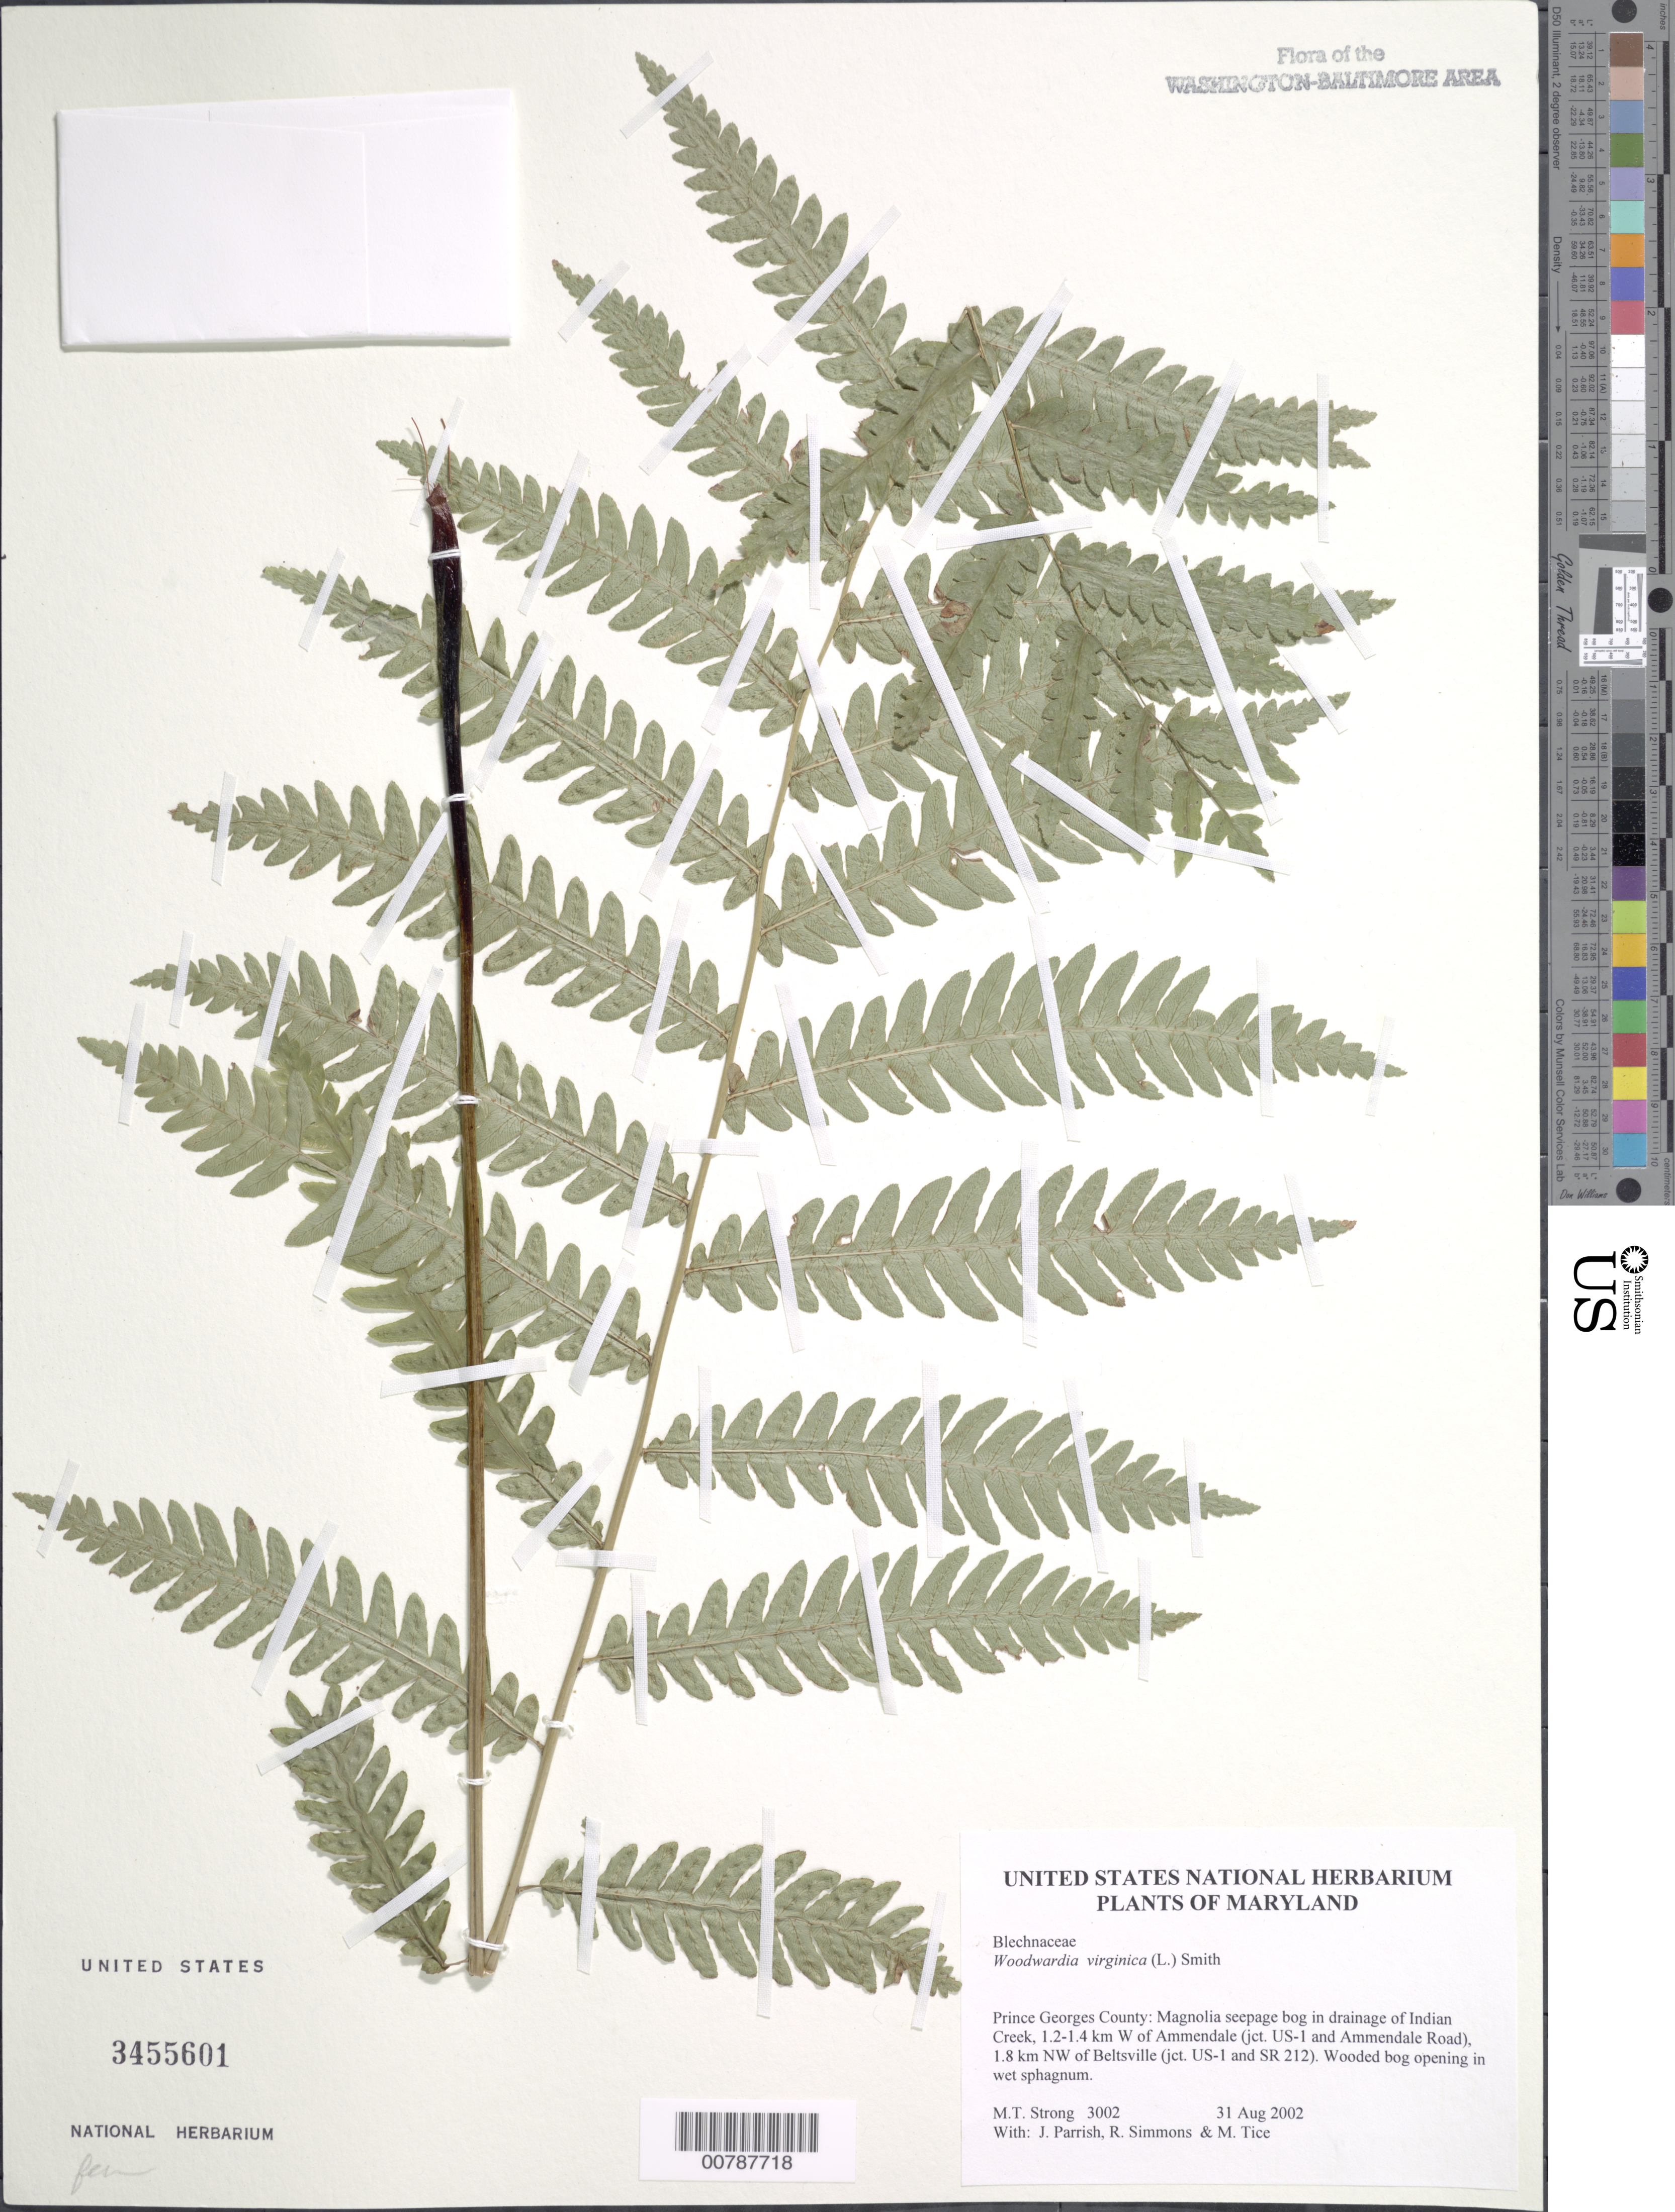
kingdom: Plantae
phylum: Tracheophyta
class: Polypodiopsida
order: Polypodiales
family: Blechnaceae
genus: Woodwardia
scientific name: Woodwardia virginica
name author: (L.) R.M. Sm.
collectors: M. T. Strong, J. Parrish, R. Simmons & M. Tice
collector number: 3002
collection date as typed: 31 Aug 2002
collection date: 2002-08-31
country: United States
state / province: Maryland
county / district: Prince George's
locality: Magnolia seepage bog in drainage of Indian Creek, 1.2-1.4 km W of Ammendale (jct. US-1 and Ammendale Road), 1.8 km NW of Beltsville (jct. US-1 and SR 212).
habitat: Wooded bog opening in wet sphagnum.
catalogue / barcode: US 3455601